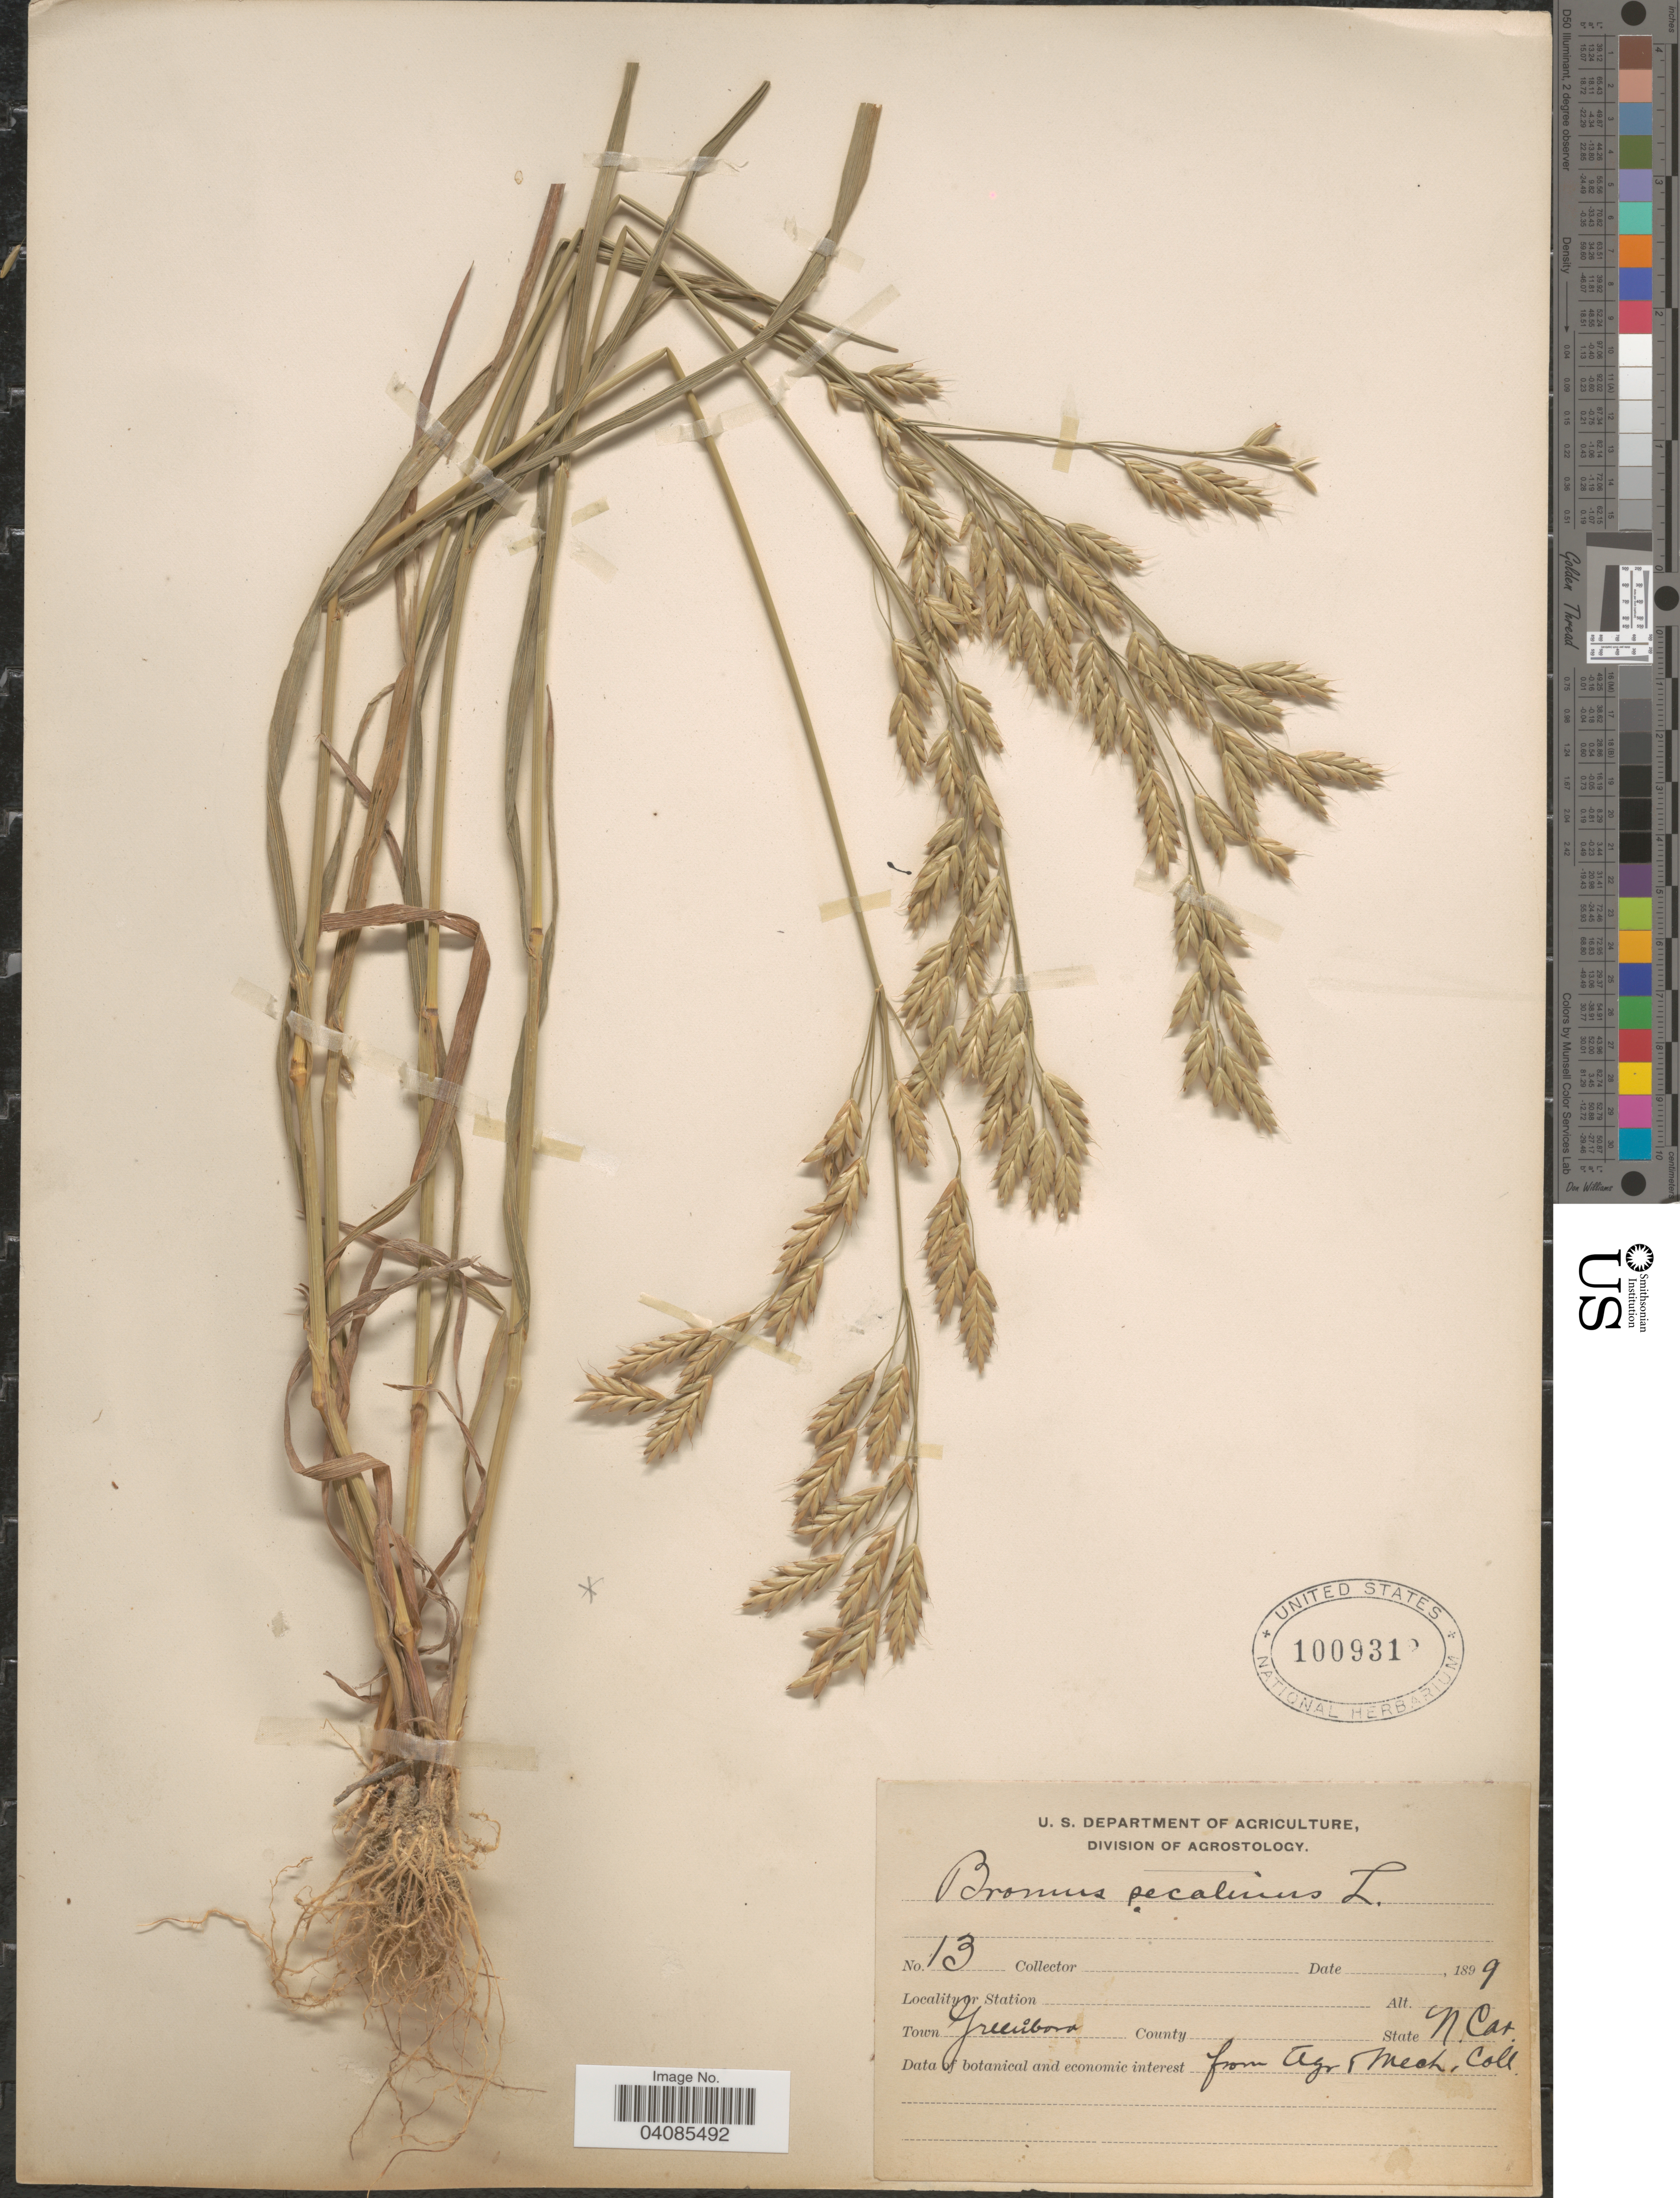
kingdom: Plantae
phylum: Tracheophyta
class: Liliopsida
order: Poales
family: Poaceae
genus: Bromus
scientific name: Bromus secalinus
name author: L.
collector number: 13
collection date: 1899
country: United States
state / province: North Carolina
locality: Town Greensboro.